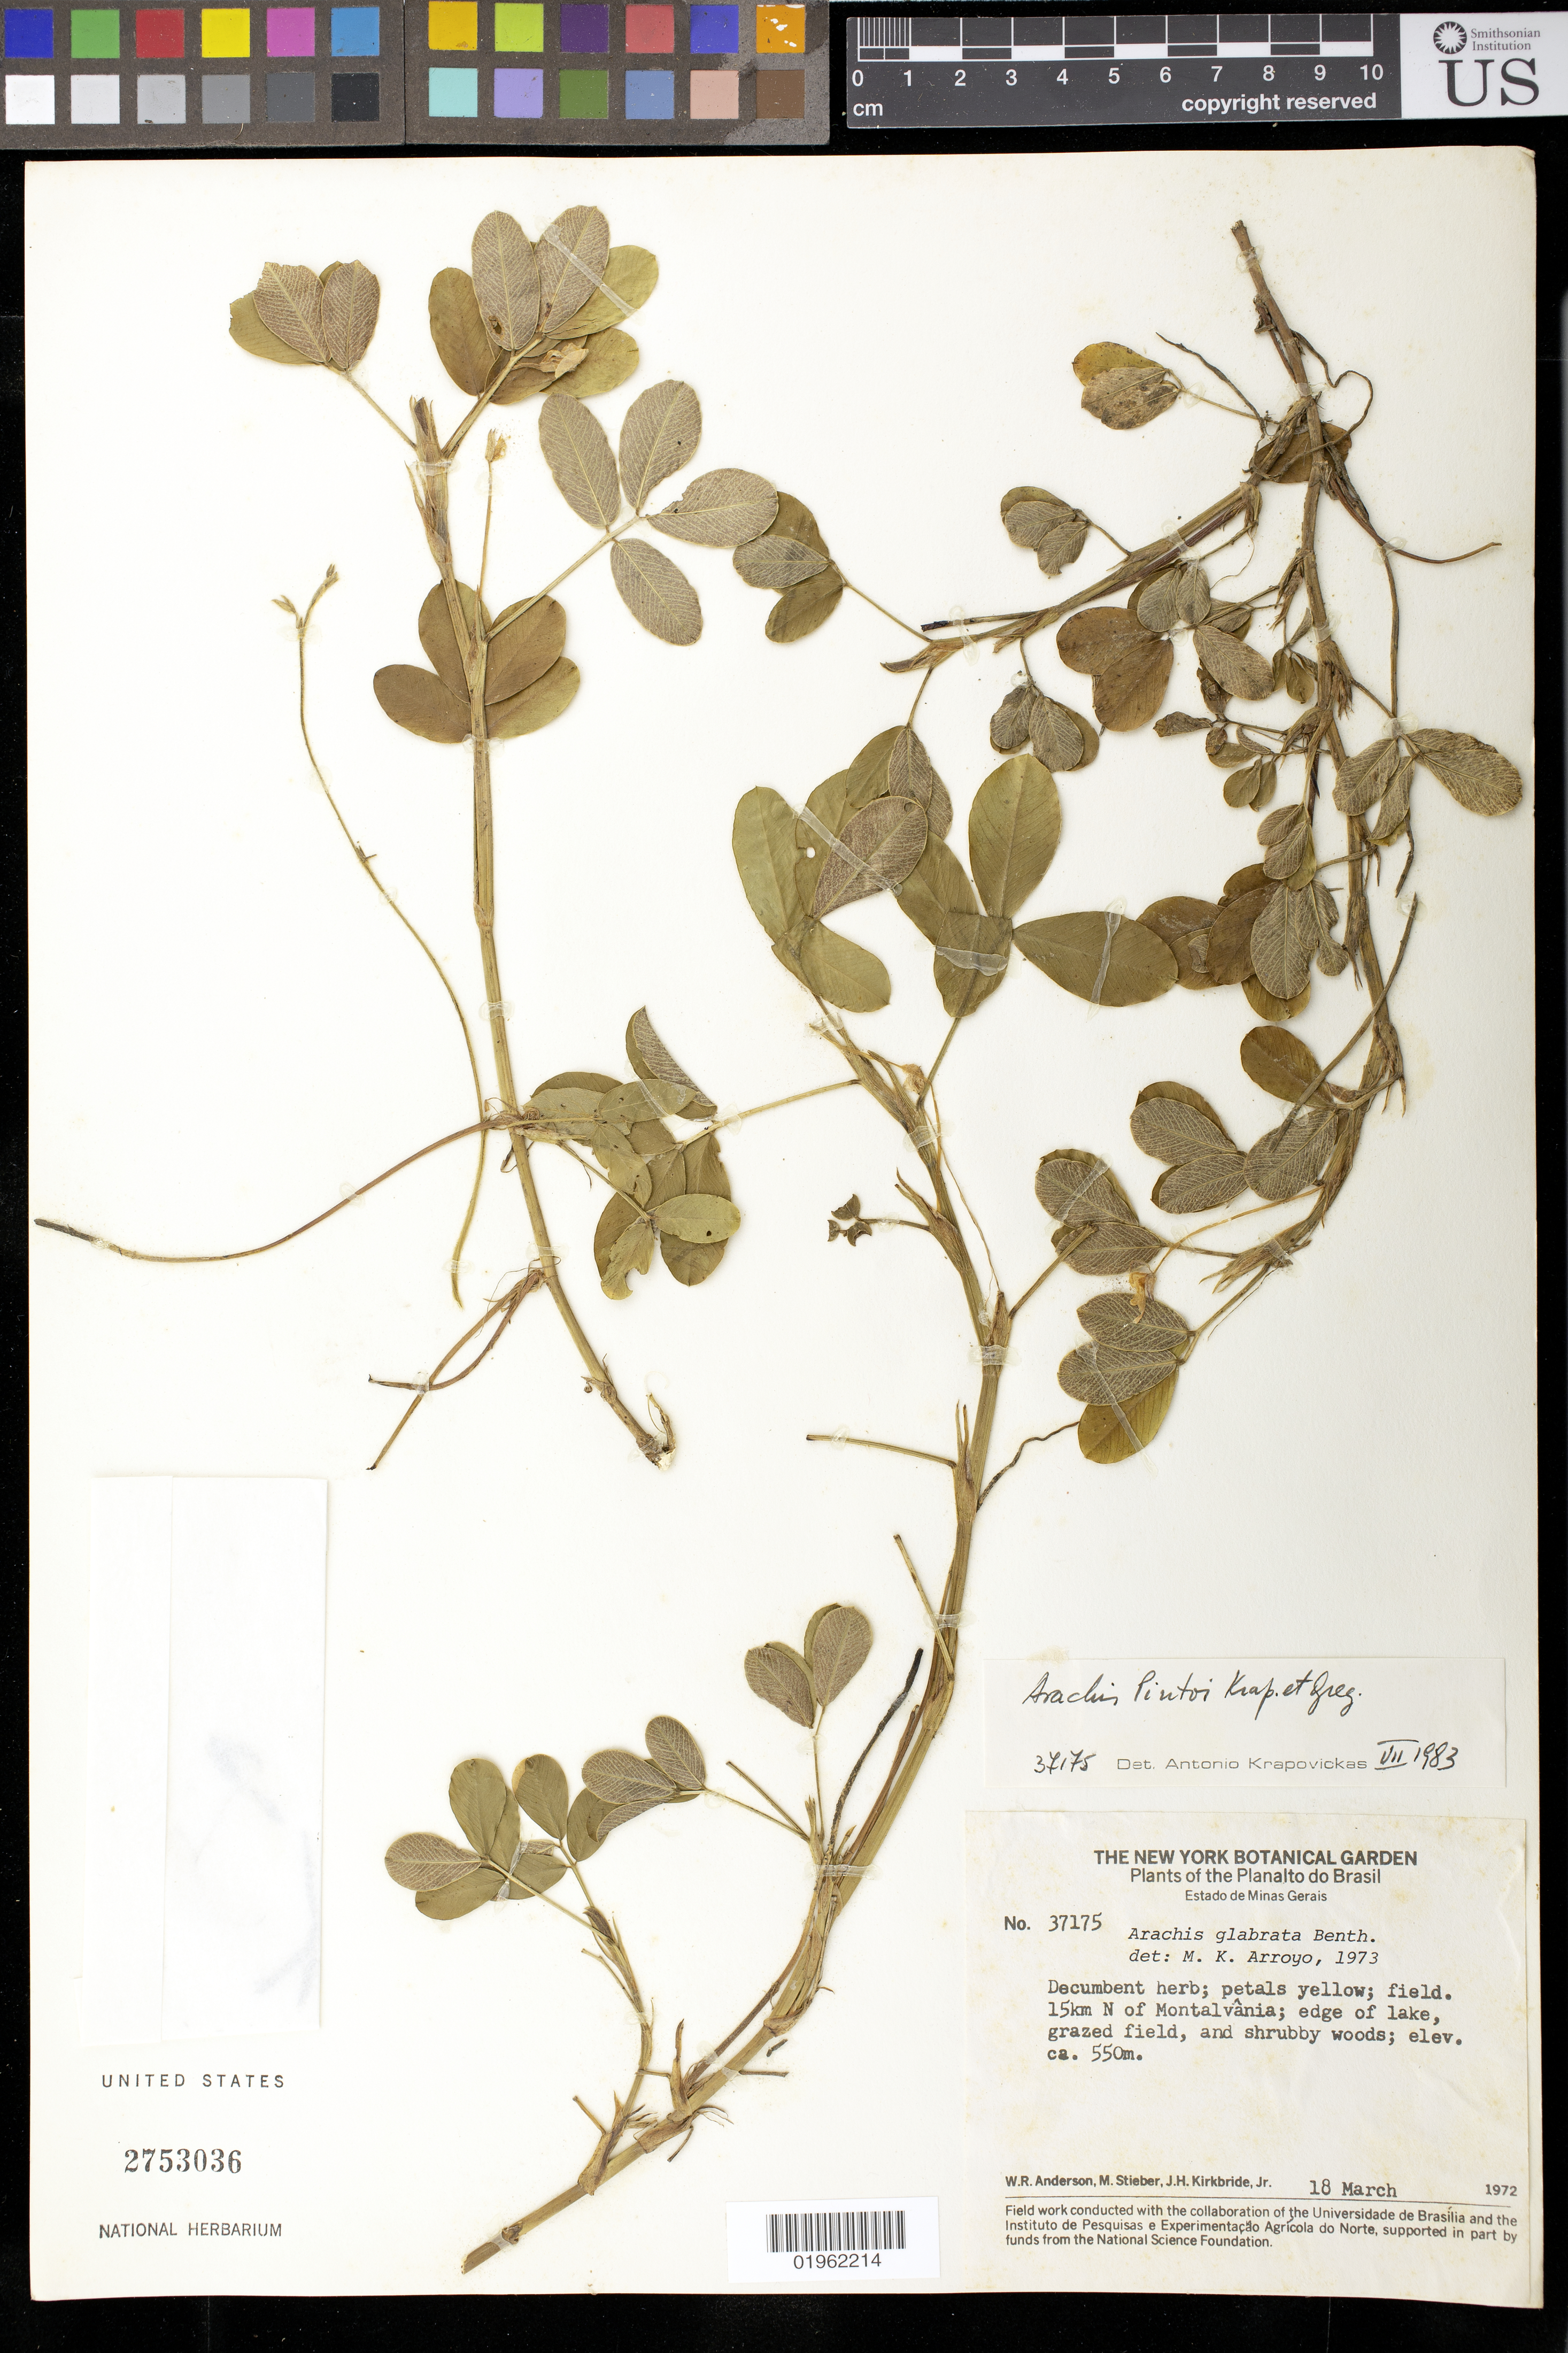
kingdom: Plantae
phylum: Tracheophyta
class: Magnoliopsida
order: Fabales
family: Fabaceae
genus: Arachis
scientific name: Arachis pintoi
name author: Krapov. & W.C. Greg.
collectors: W. R. Anderson, M. T. Stieber & J. H. Kirkbride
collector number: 37175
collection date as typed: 18 Mar 1972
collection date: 1972-03-18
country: Brazil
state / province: Minas Gerais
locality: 15 km N of Montalvânia.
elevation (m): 550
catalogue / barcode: US 2753036